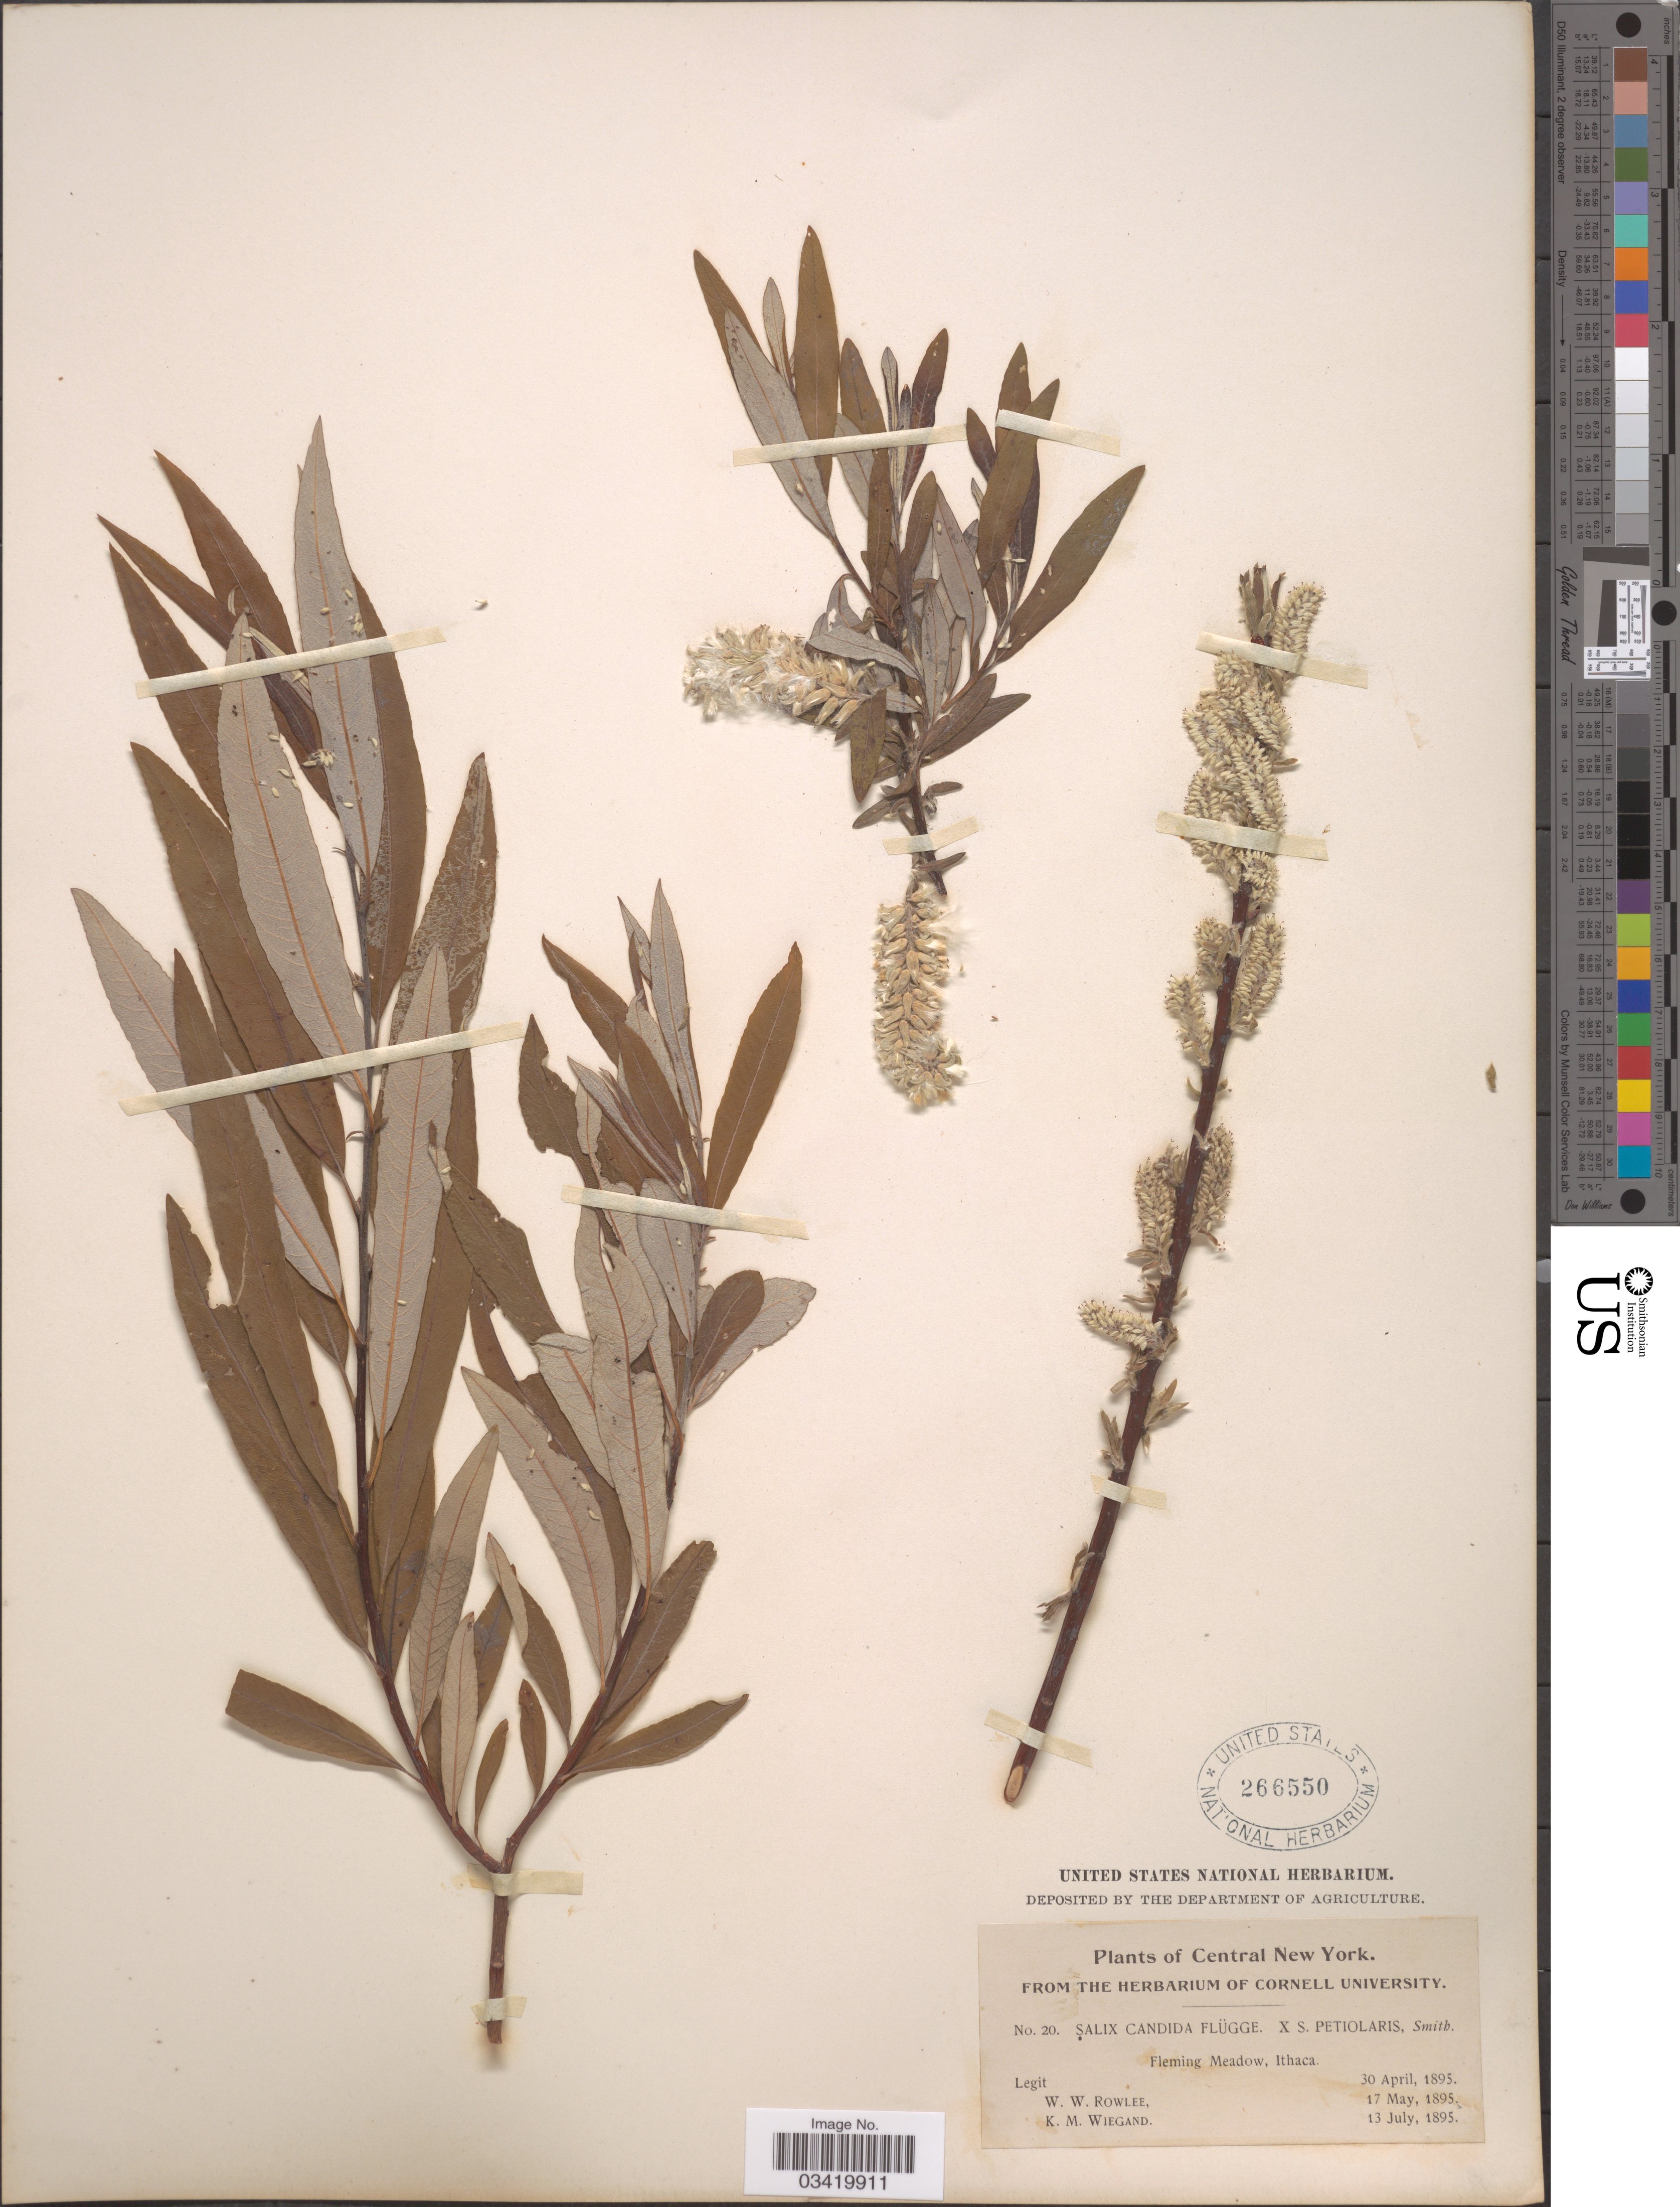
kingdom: Plantae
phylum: Tracheophyta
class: Magnoliopsida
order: Malpighiales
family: Salicaceae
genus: Salix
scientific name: Salix candida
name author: Flüggé ex Willd.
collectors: W. W. Rowlee & K. M. Wiegand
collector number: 20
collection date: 1895-04-30/1895-07-13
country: United States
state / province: New York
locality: Central New York. Fleming Meadow, Ithaca.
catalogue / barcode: US 266550